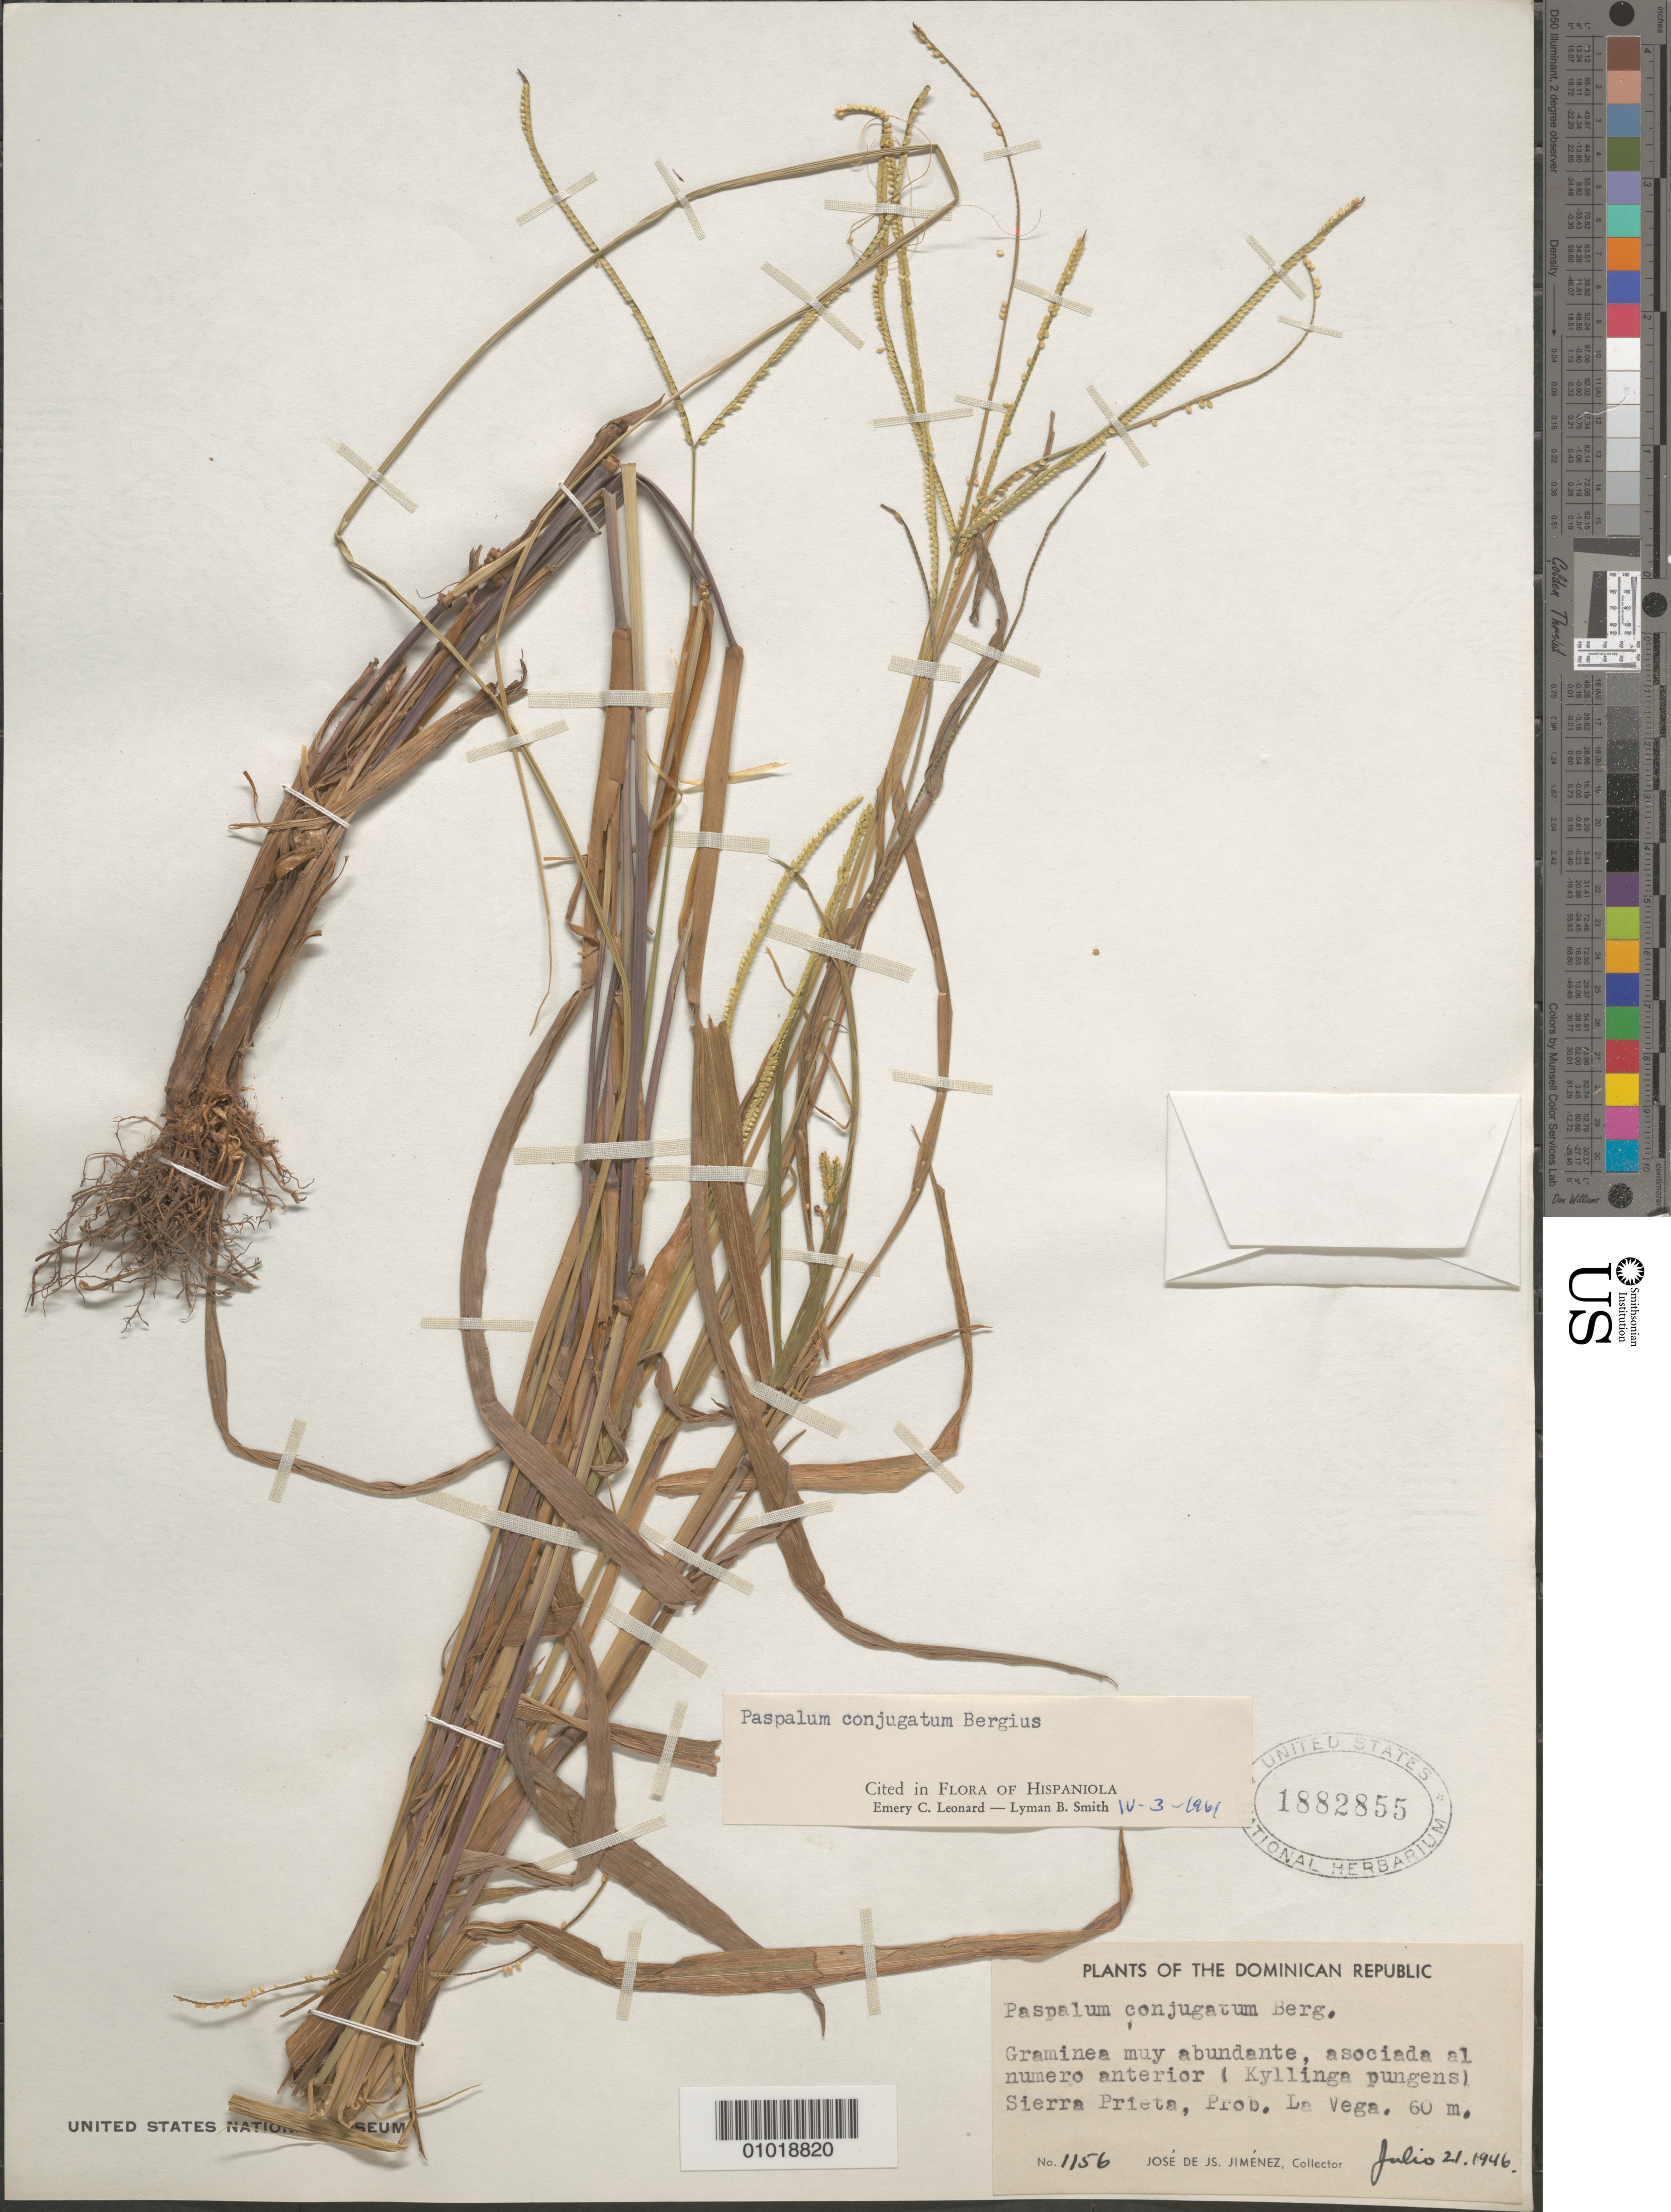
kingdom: Plantae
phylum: Tracheophyta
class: Liliopsida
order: Poales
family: Poaceae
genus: Paspalum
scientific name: Paspalum conjugatum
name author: P.J. Bergius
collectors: J. J. Jiménez Almonte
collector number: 1156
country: Dominican Republic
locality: Sierra PRieta. He notes it being in prov. La Vega, but multiple munincipalities of Sierra Preita are listed in Santo Domingo, Santiago, Distrito Nacional and Sanchez Ramirez.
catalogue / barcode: US 1882855